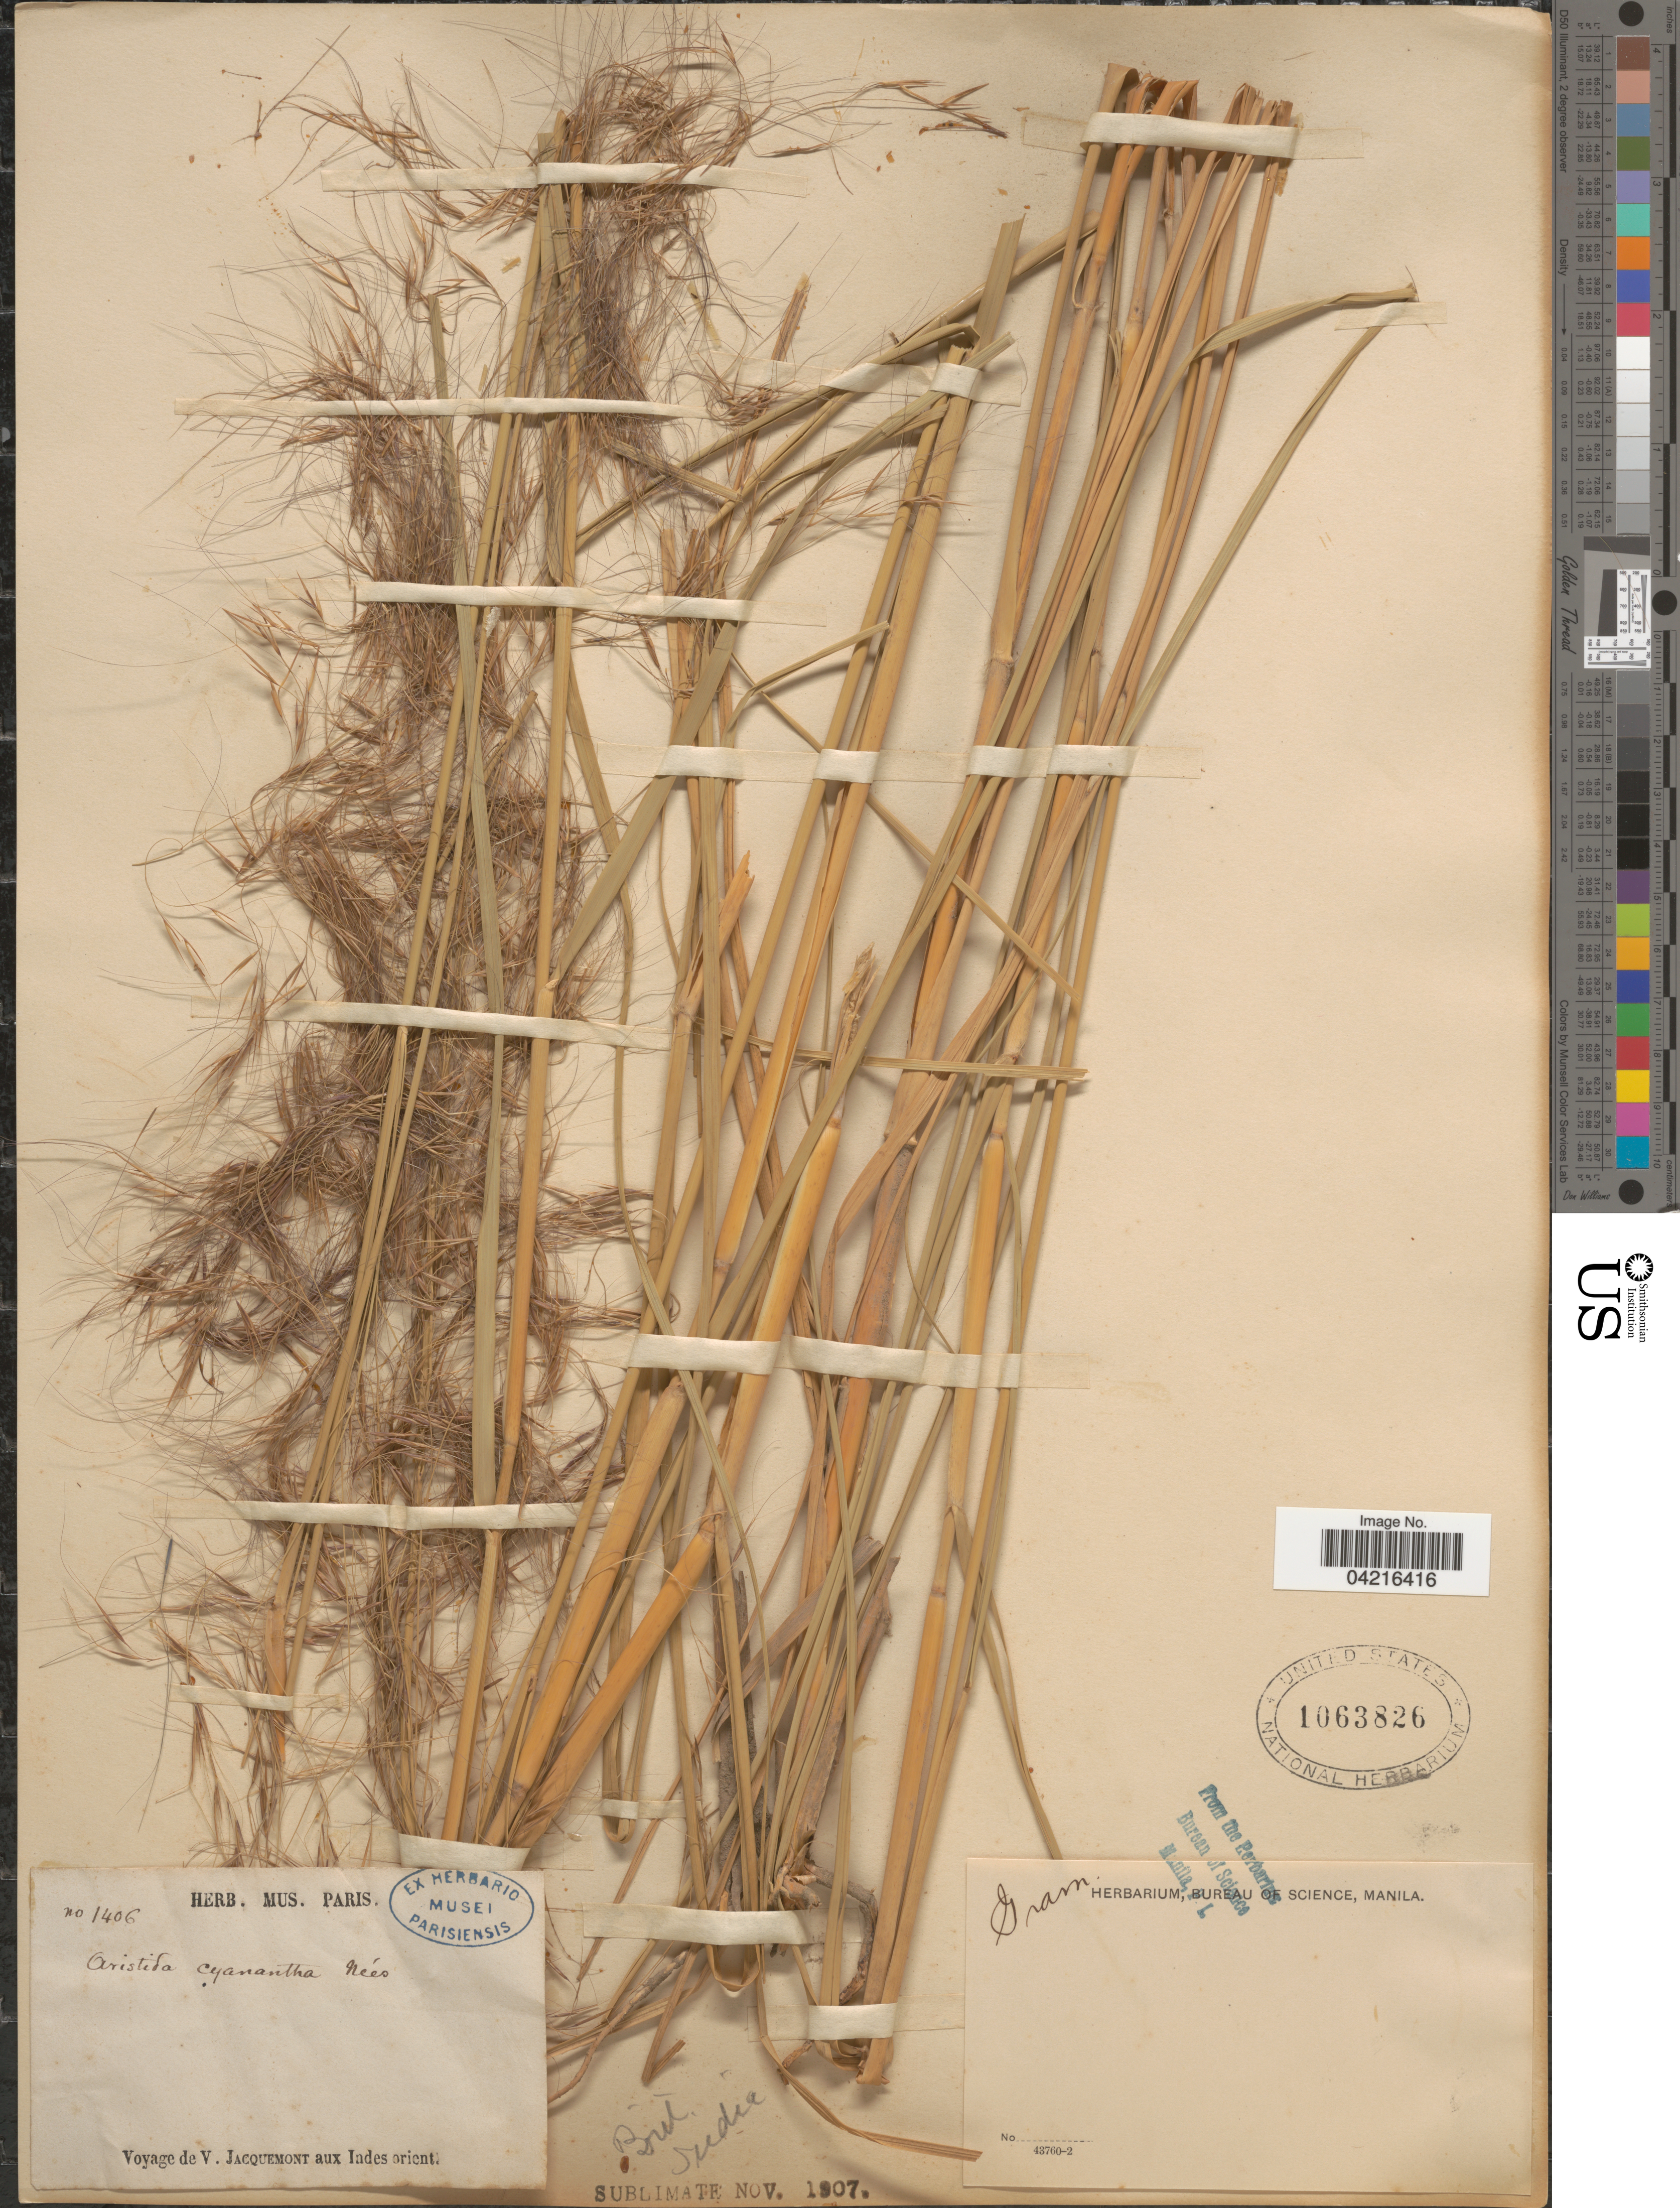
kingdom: Plantae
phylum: Tracheophyta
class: Liliopsida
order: Poales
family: Poaceae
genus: Aristida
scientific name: Aristida cyanantha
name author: Nees ex Steud.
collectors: V. Jacquemont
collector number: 1406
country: India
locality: Aux Indes orient.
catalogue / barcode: US 1063826